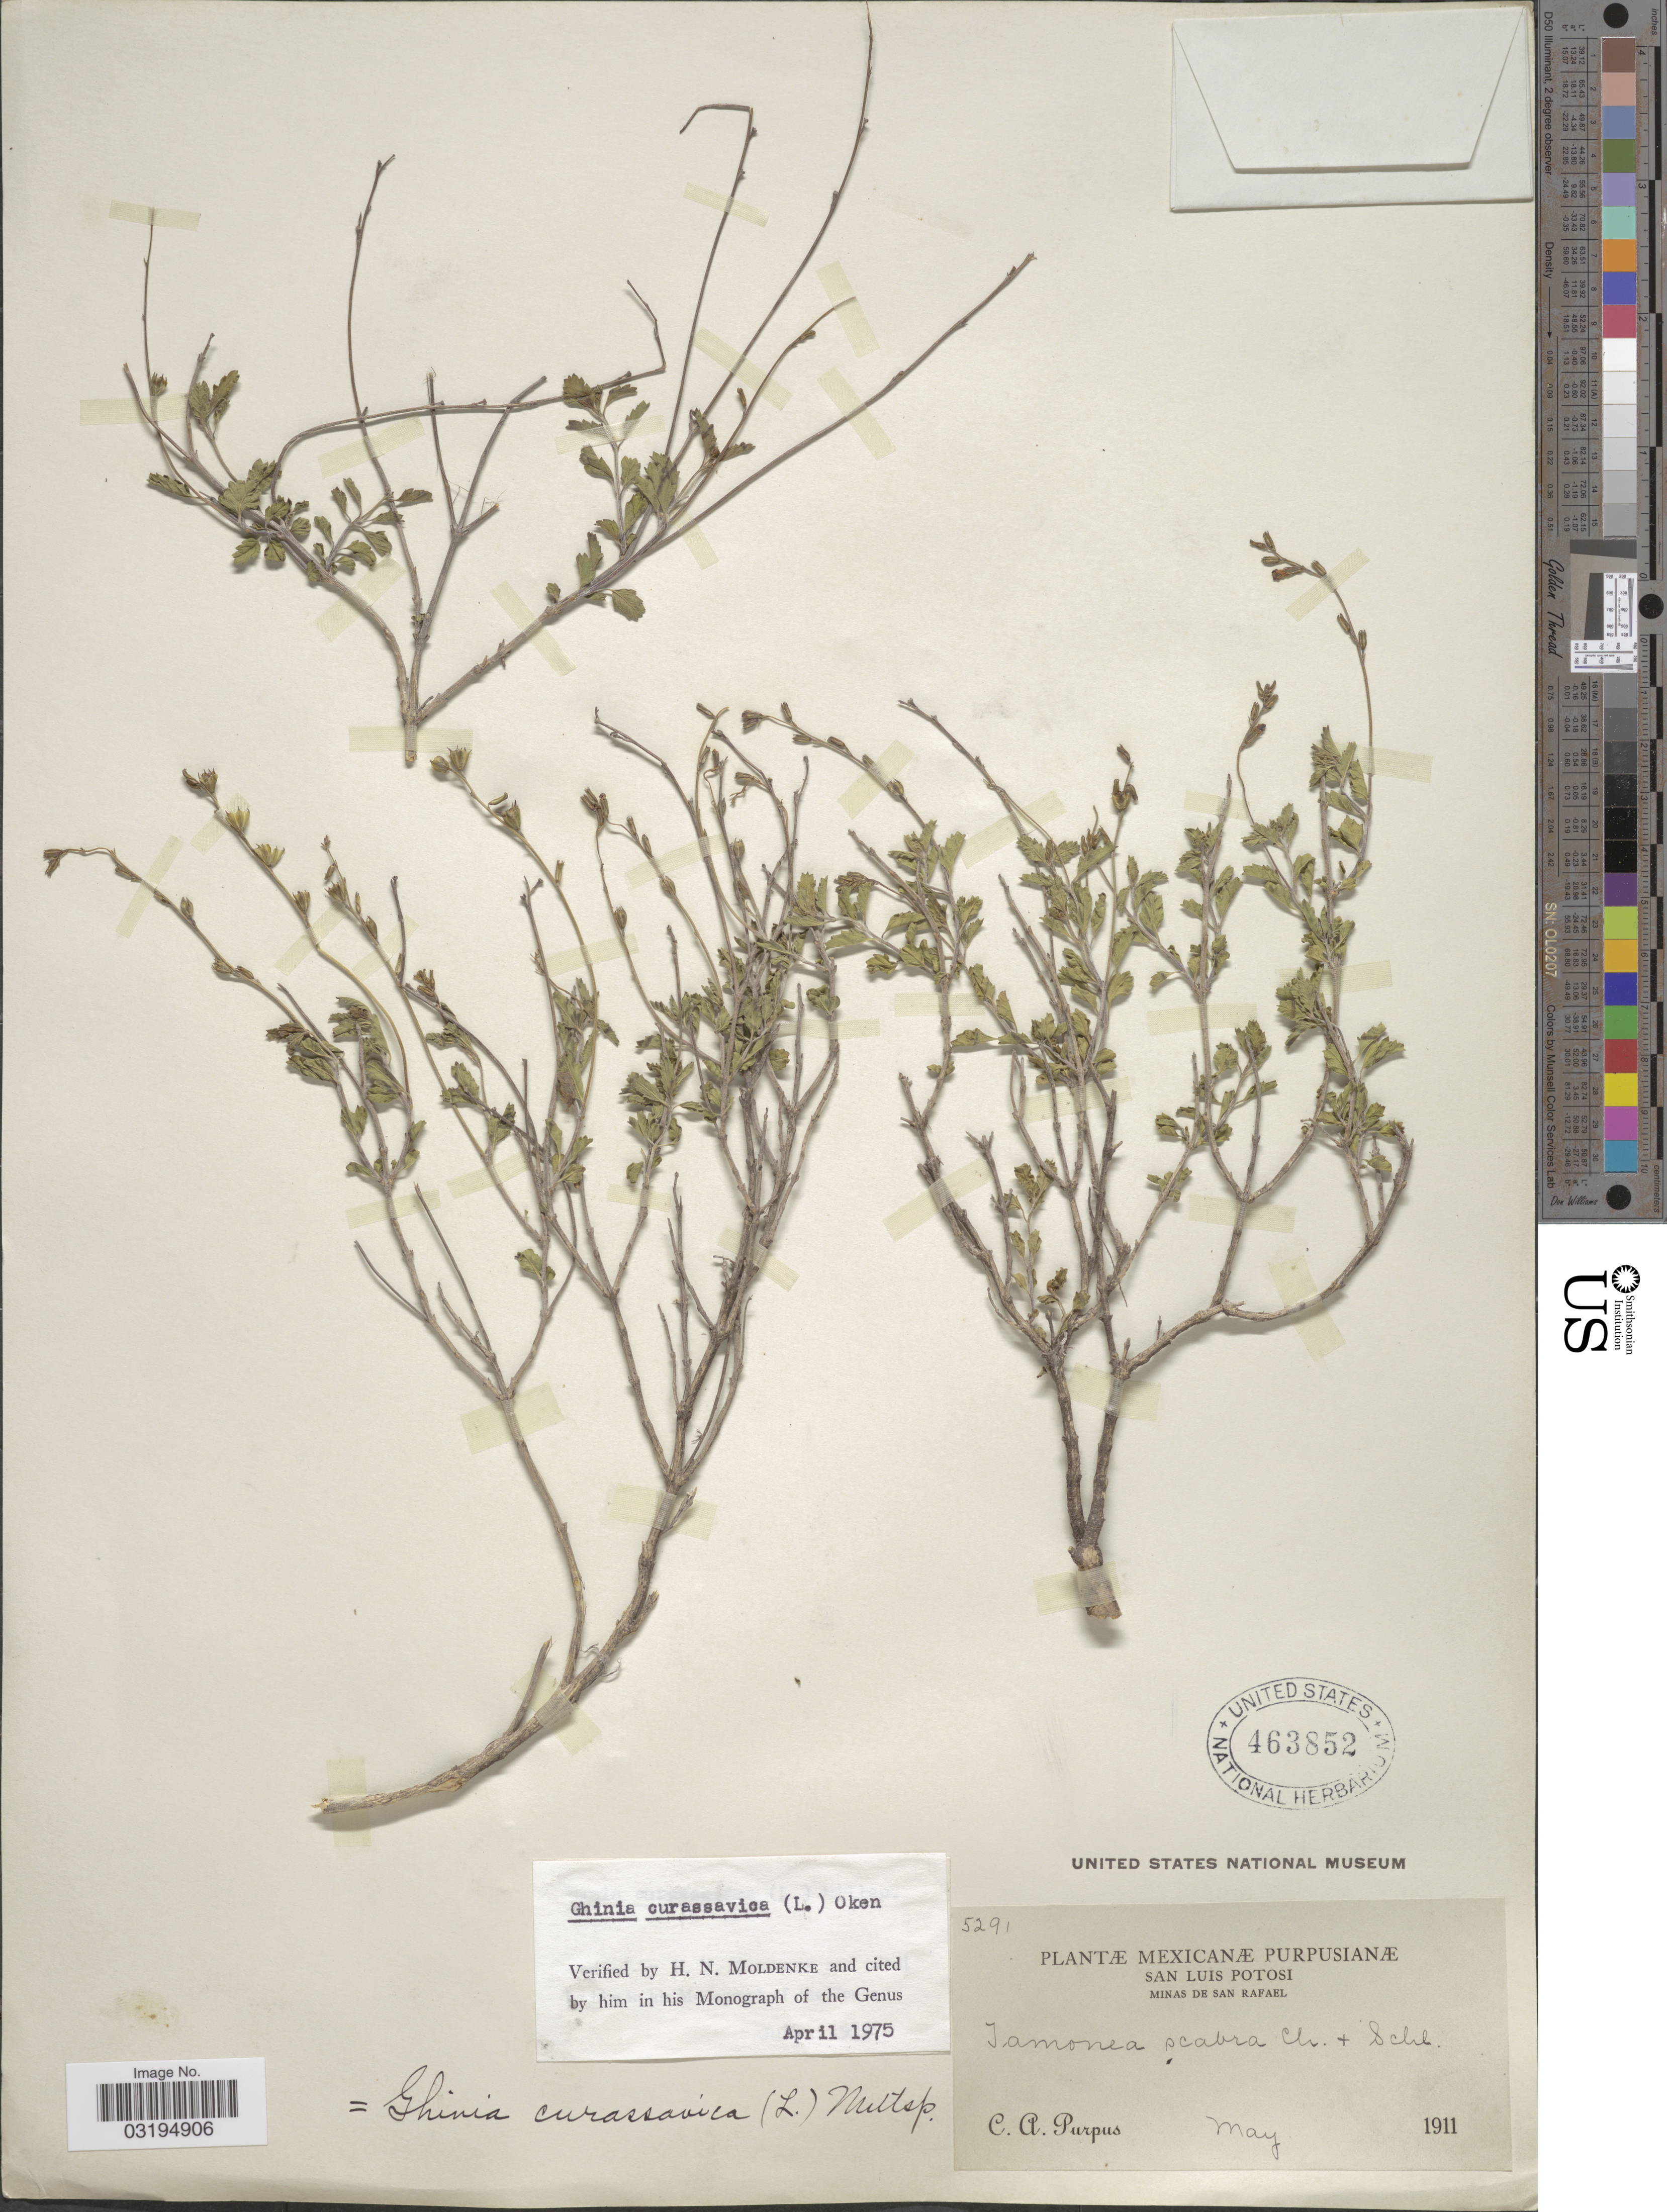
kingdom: Plantae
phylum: Tracheophyta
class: Magnoliopsida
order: Lamiales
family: Verbenaceae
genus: Tamonea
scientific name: Tamonea curassavica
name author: (L.) Pers.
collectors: C. A. Purpus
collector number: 5291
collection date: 1911-05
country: Mexico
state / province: San Luis Potosí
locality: Minas de San Rafael.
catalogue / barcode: US 463852